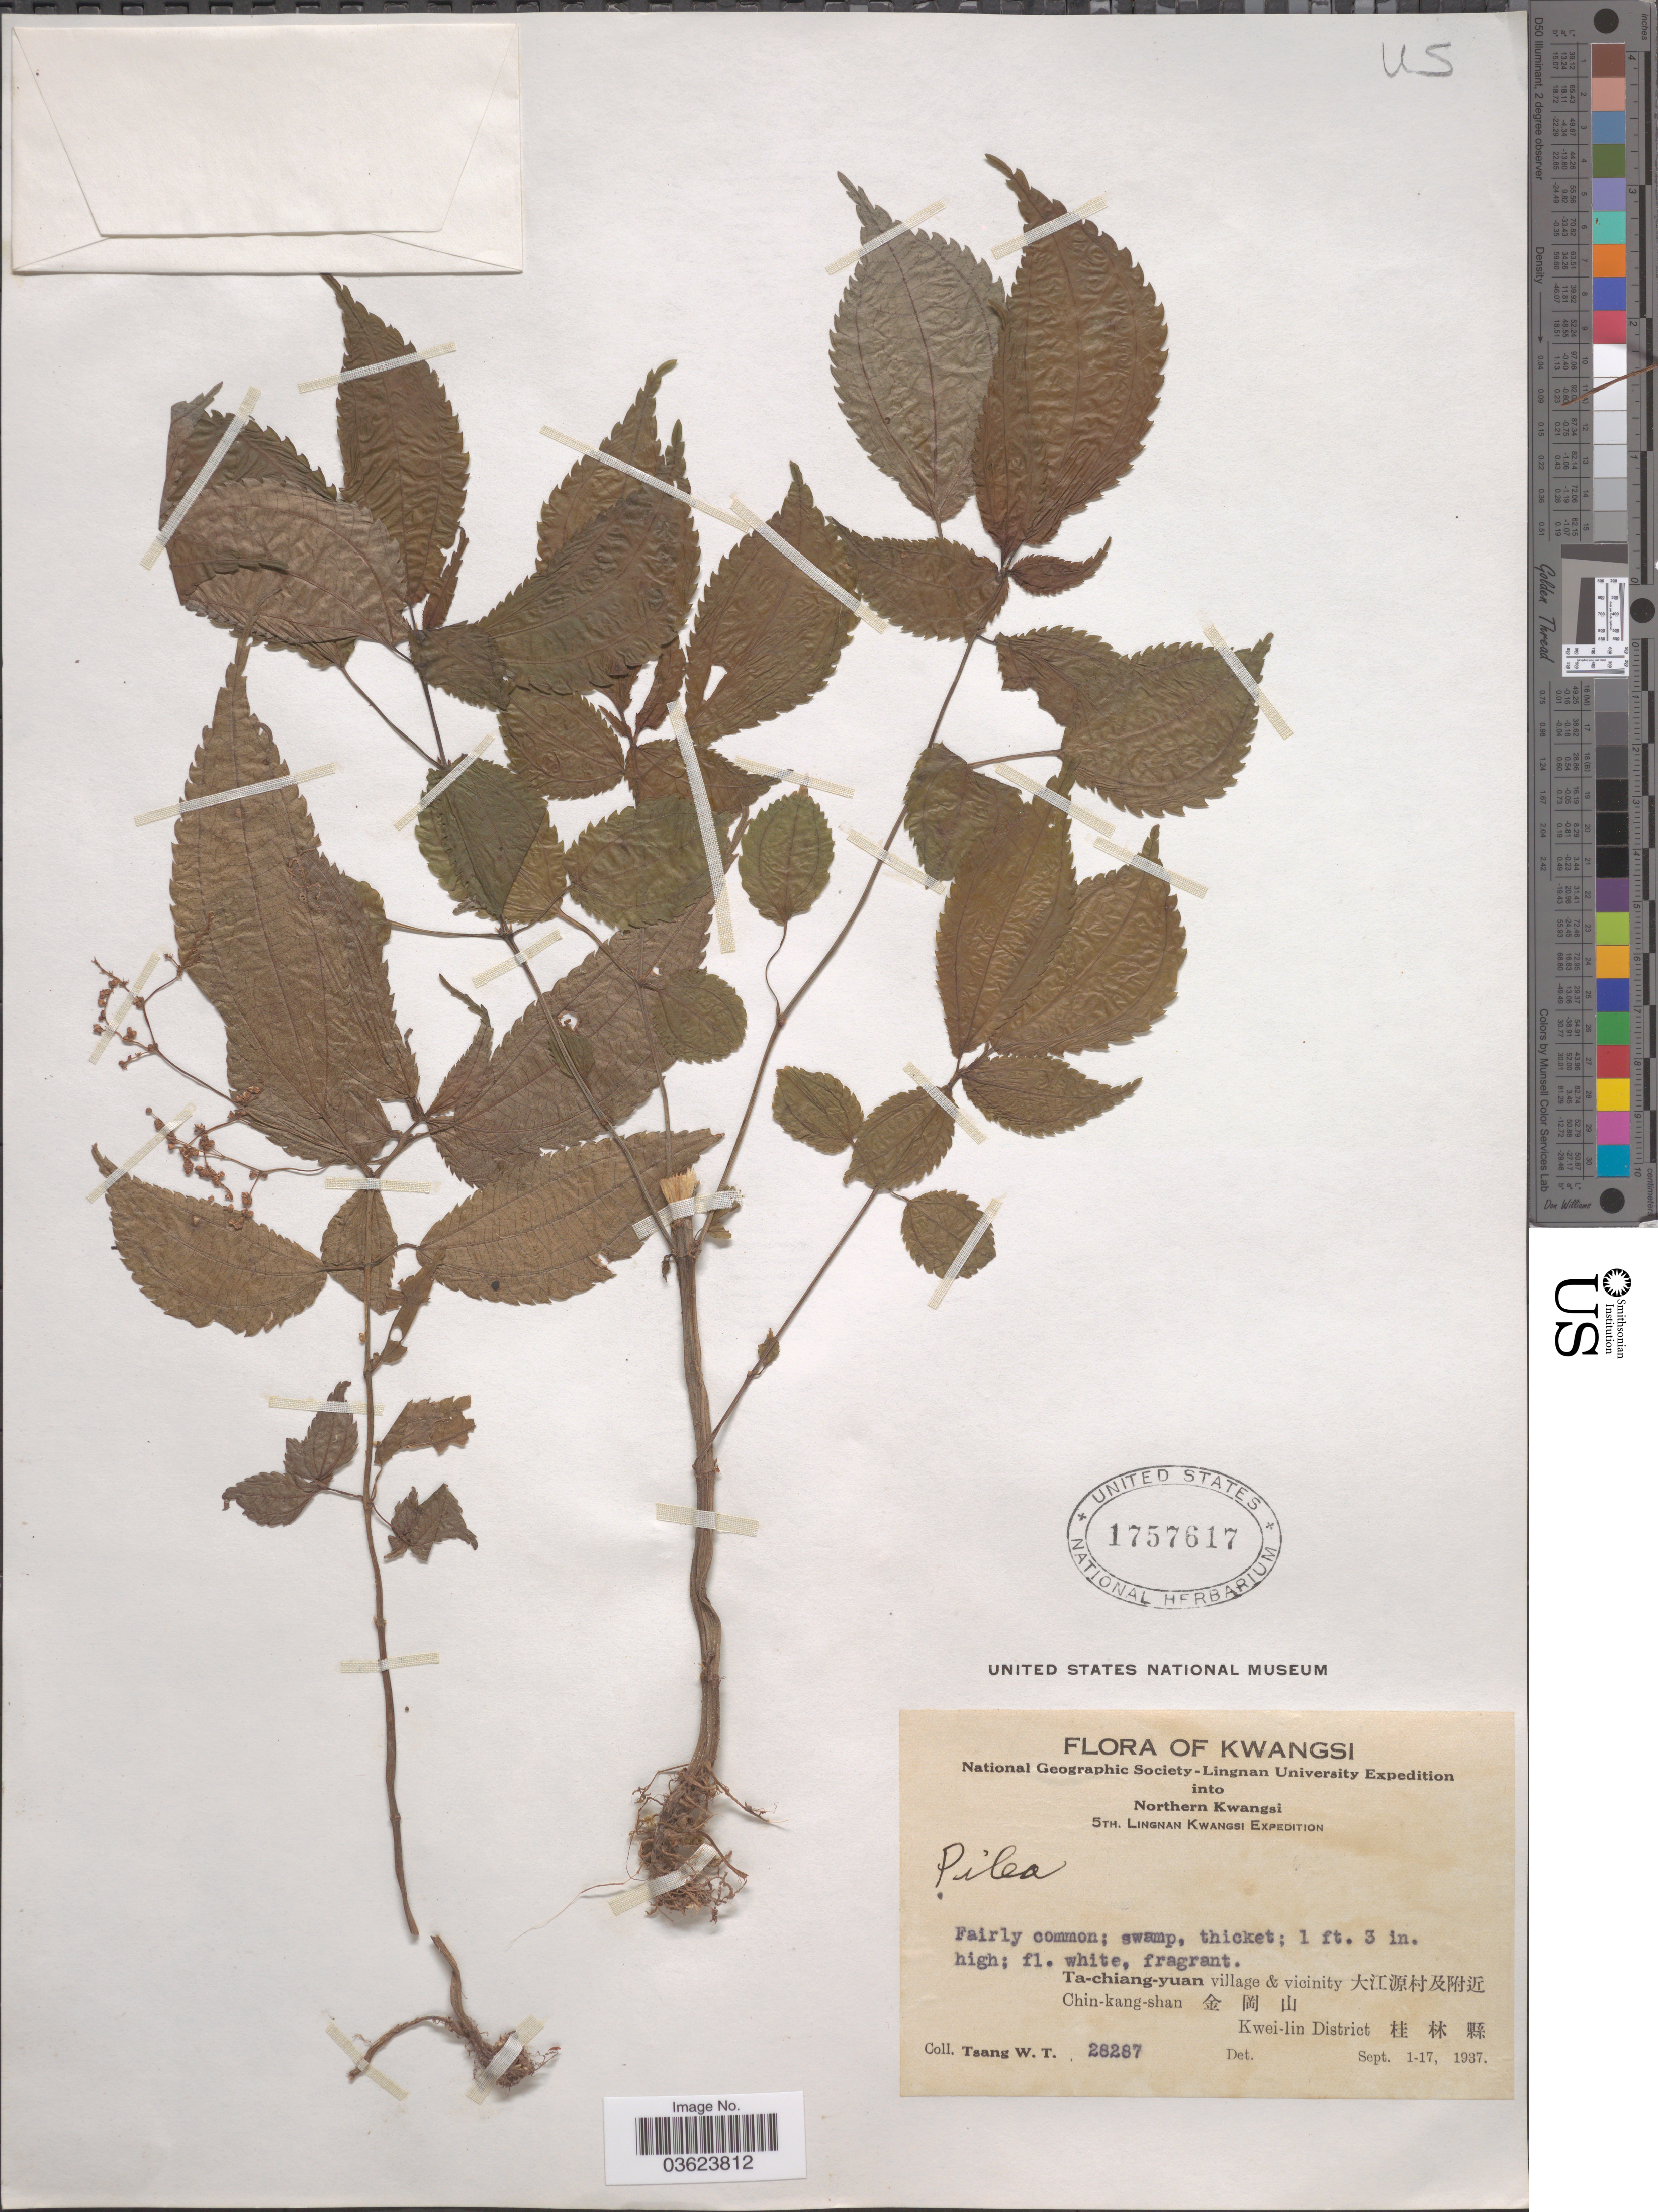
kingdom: Plantae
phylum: Tracheophyta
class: Magnoliopsida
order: Rosales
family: Urticaceae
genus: Pilea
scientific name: Pilea sp.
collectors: W. T. Tsang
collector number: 28287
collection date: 1937-09-01/1937-09-17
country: China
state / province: Guangxi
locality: Kwangsi. Ta-chiang-yuan village & vicinity X, Chin-kang-shan X. Kwei-lin District X.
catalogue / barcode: US 1757617